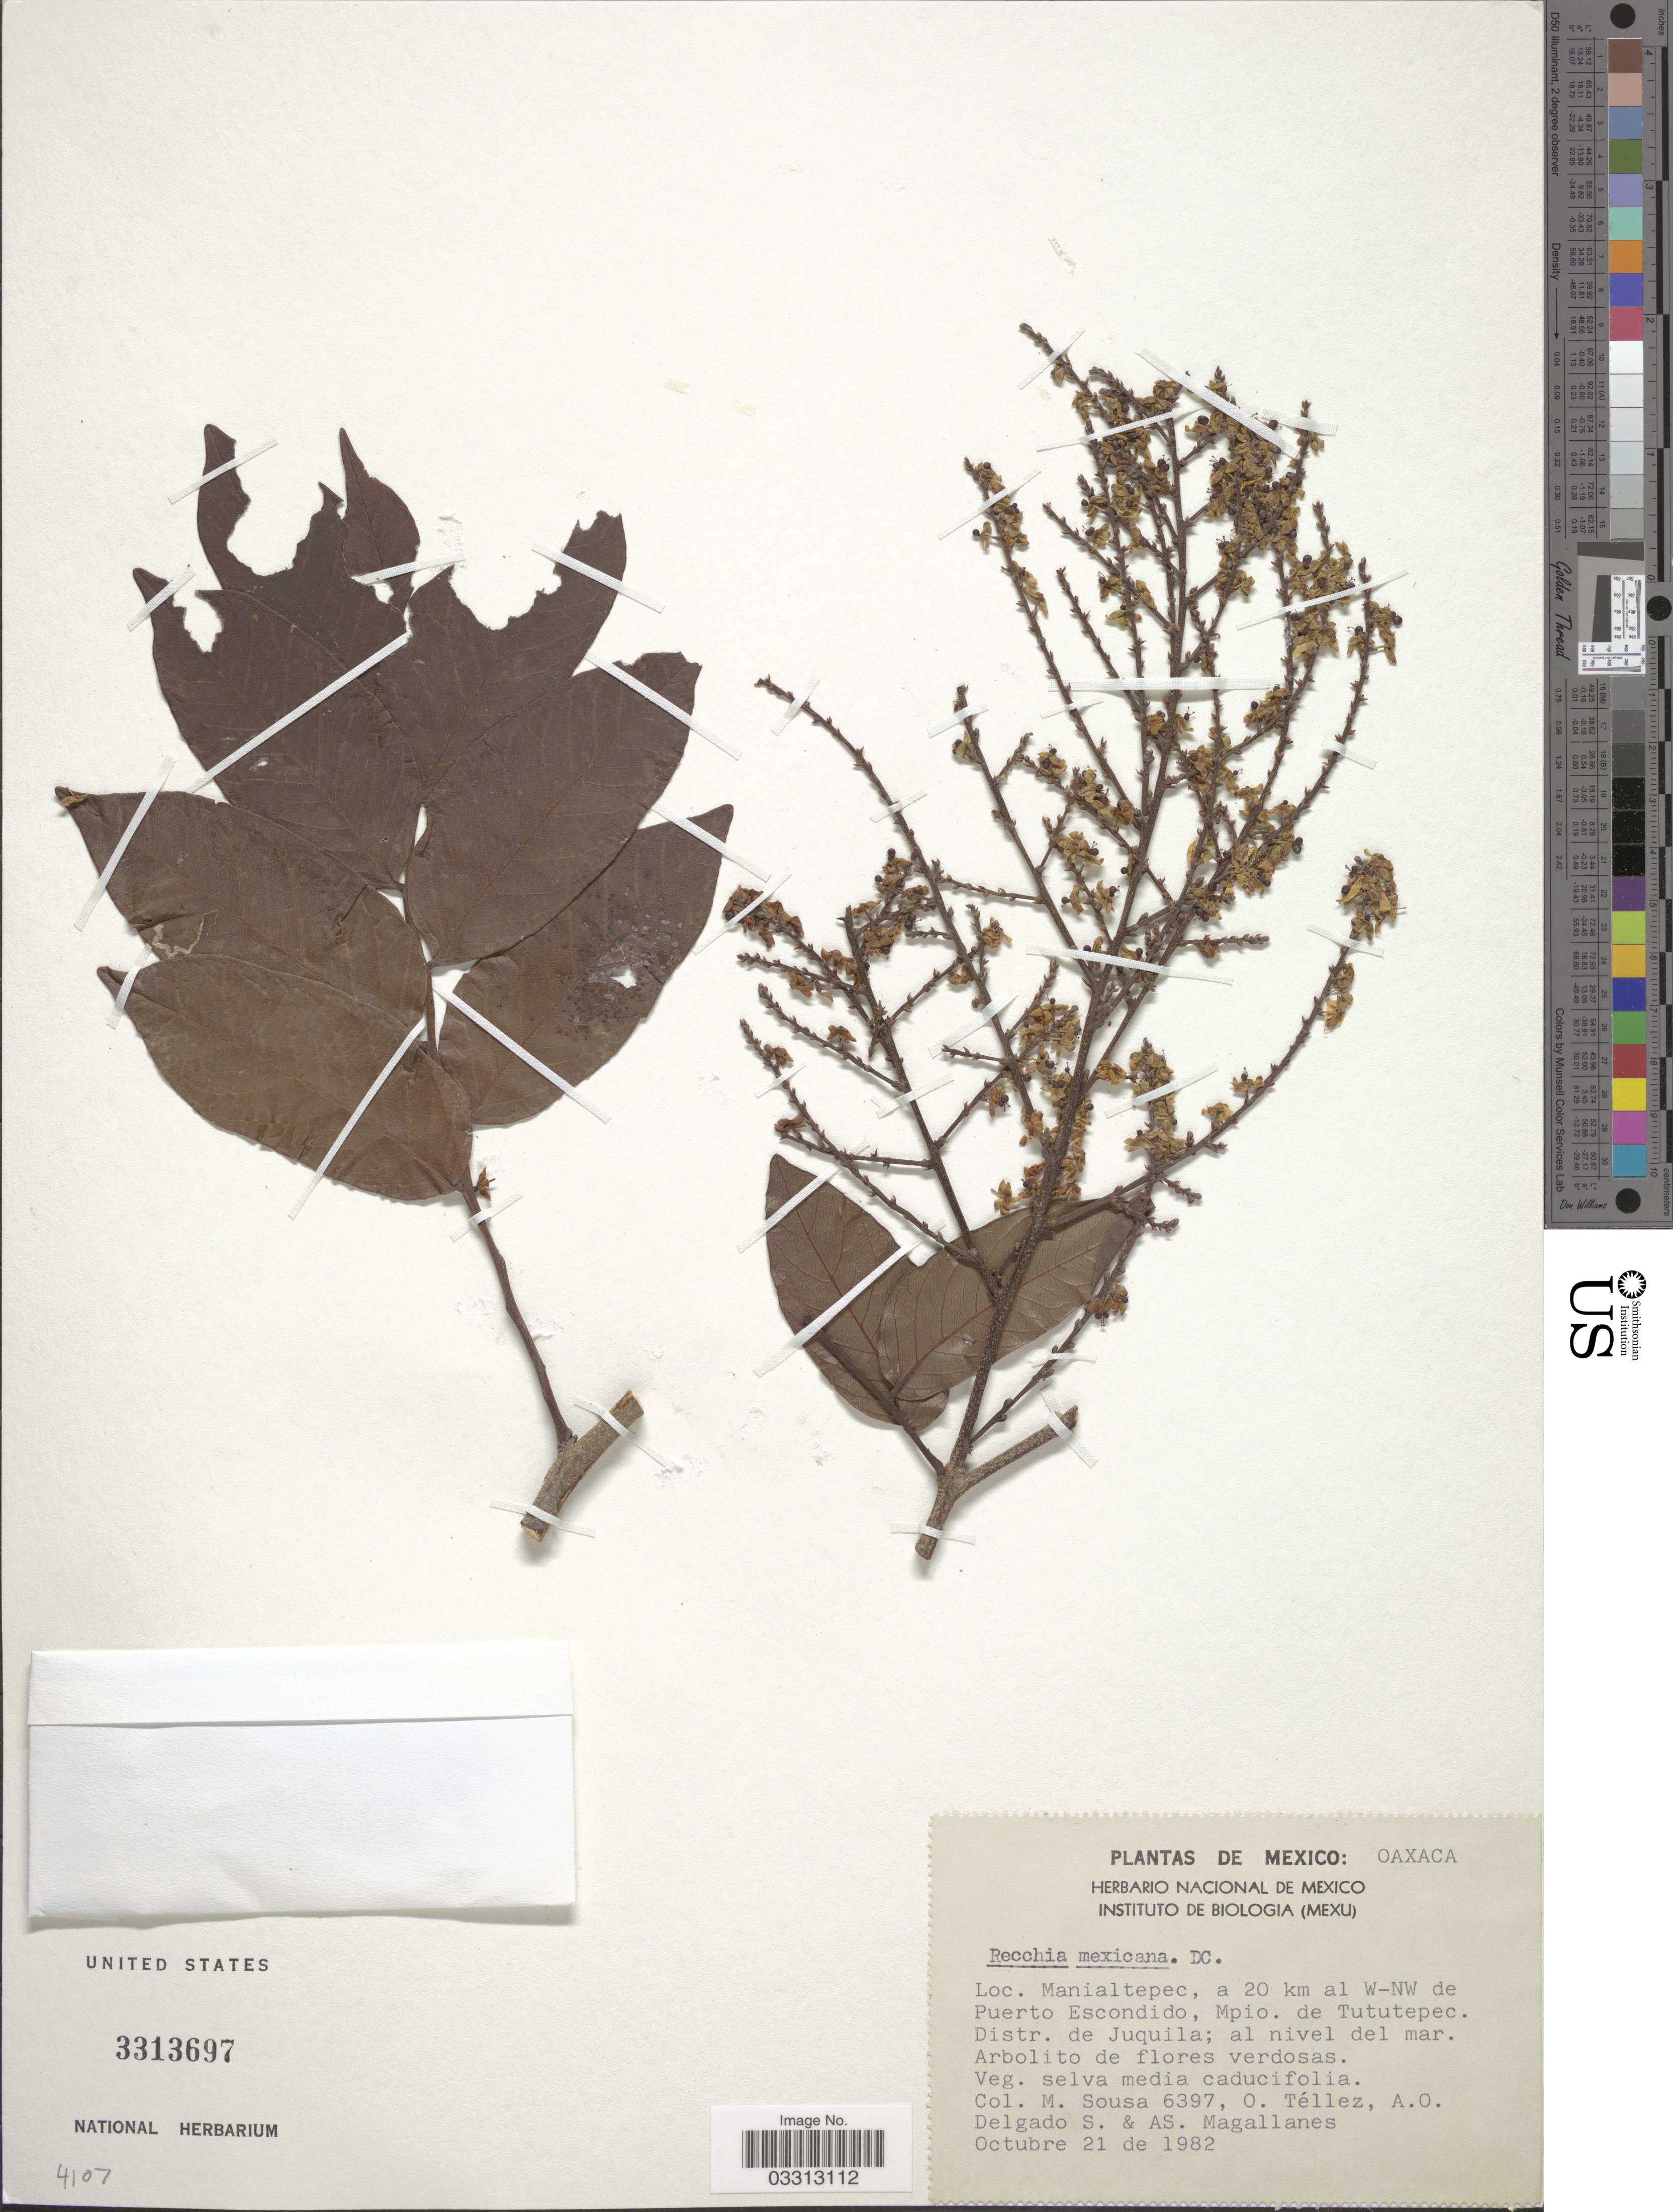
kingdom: Plantae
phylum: Tracheophyta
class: Magnoliopsida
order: Fabales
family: Surianaceae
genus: Recchia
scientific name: Recchia mexicana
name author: Moc. & Sessé ex DC.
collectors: M. Sousa, O. Tellez, A. Delgado S. & A. Magallanes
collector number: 6397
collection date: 1982-10-21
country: Mexico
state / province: Oaxaca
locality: Manialtepec, a 20 km al W-NW de Puerto Escondido, Mpio. de Tututepec. Distr. de Juquila.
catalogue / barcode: US 3313697